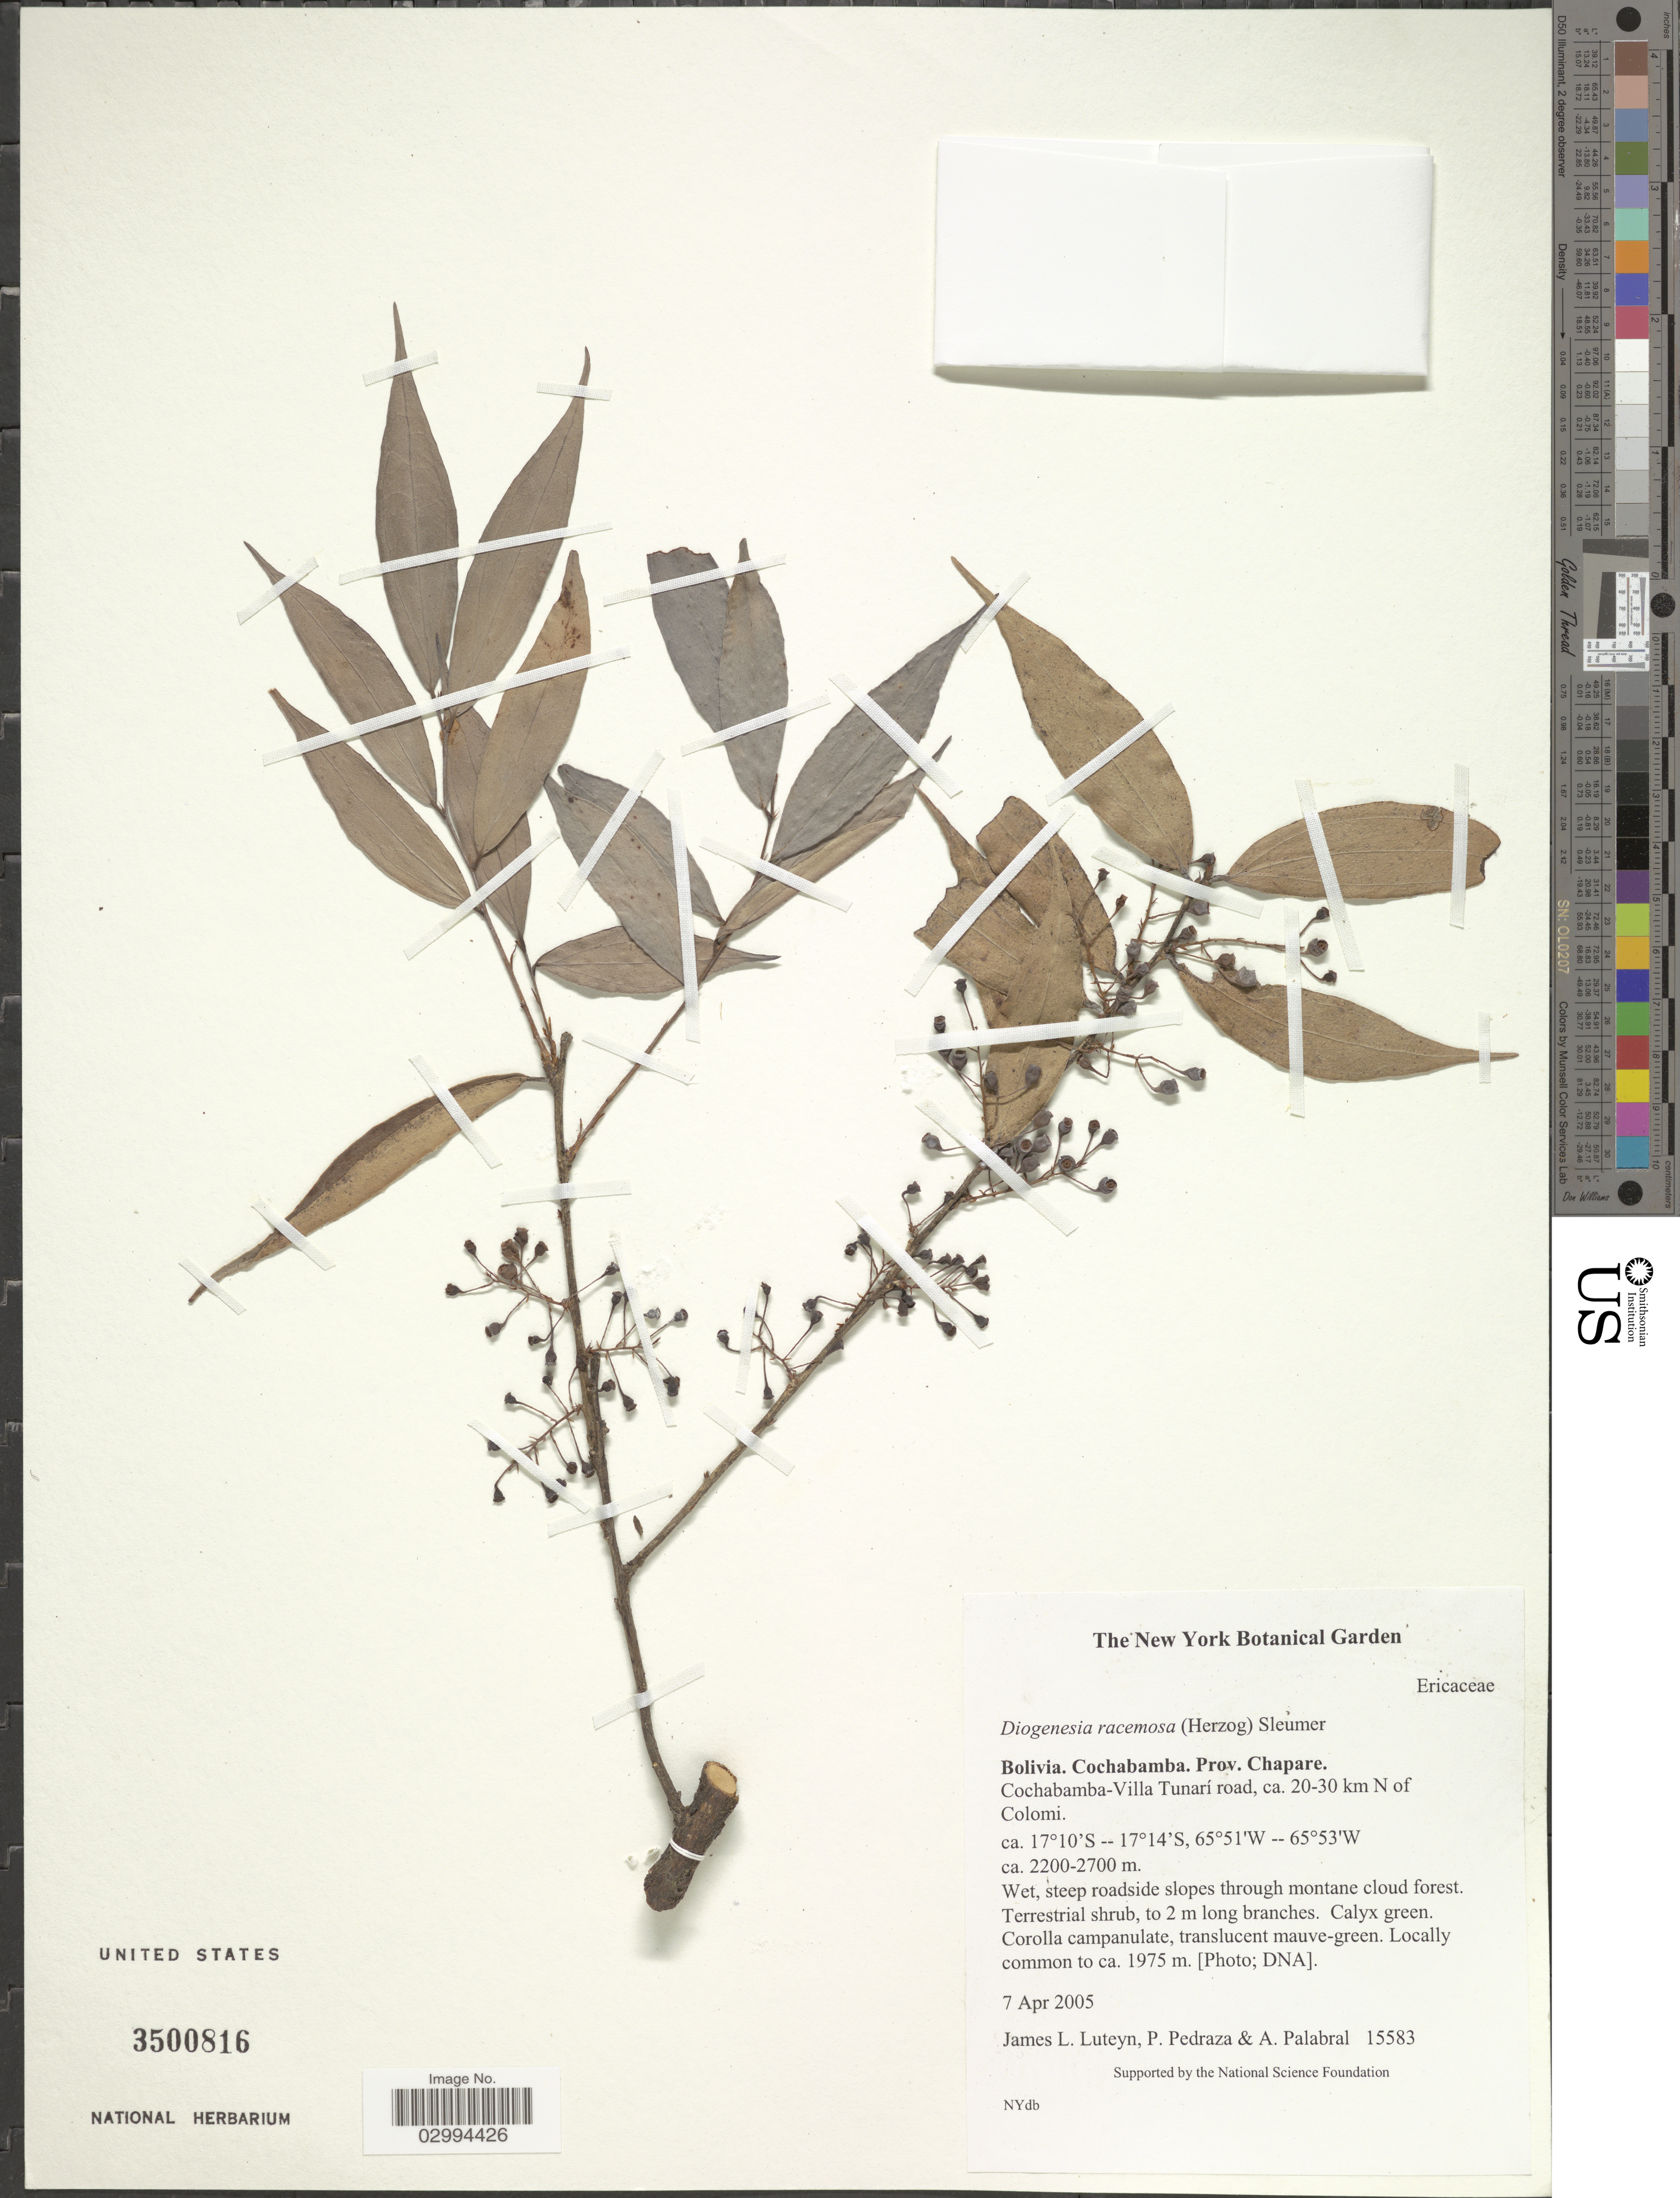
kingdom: Plantae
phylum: Tracheophyta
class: Magnoliopsida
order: Ericales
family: Ericaceae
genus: Diogenesia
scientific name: Diogenesia racemosa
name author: (Herzog) Sleumer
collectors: J. L. Luteyn, P. Pedraza & A. Palabral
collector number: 15583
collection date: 2005-04-07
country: Bolivia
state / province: Cochabamba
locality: Prov. Chapare. Cochabamba-Villa Tunarí road, ca. 20-30 km N of Colomi.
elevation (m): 2200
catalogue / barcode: US 3500816